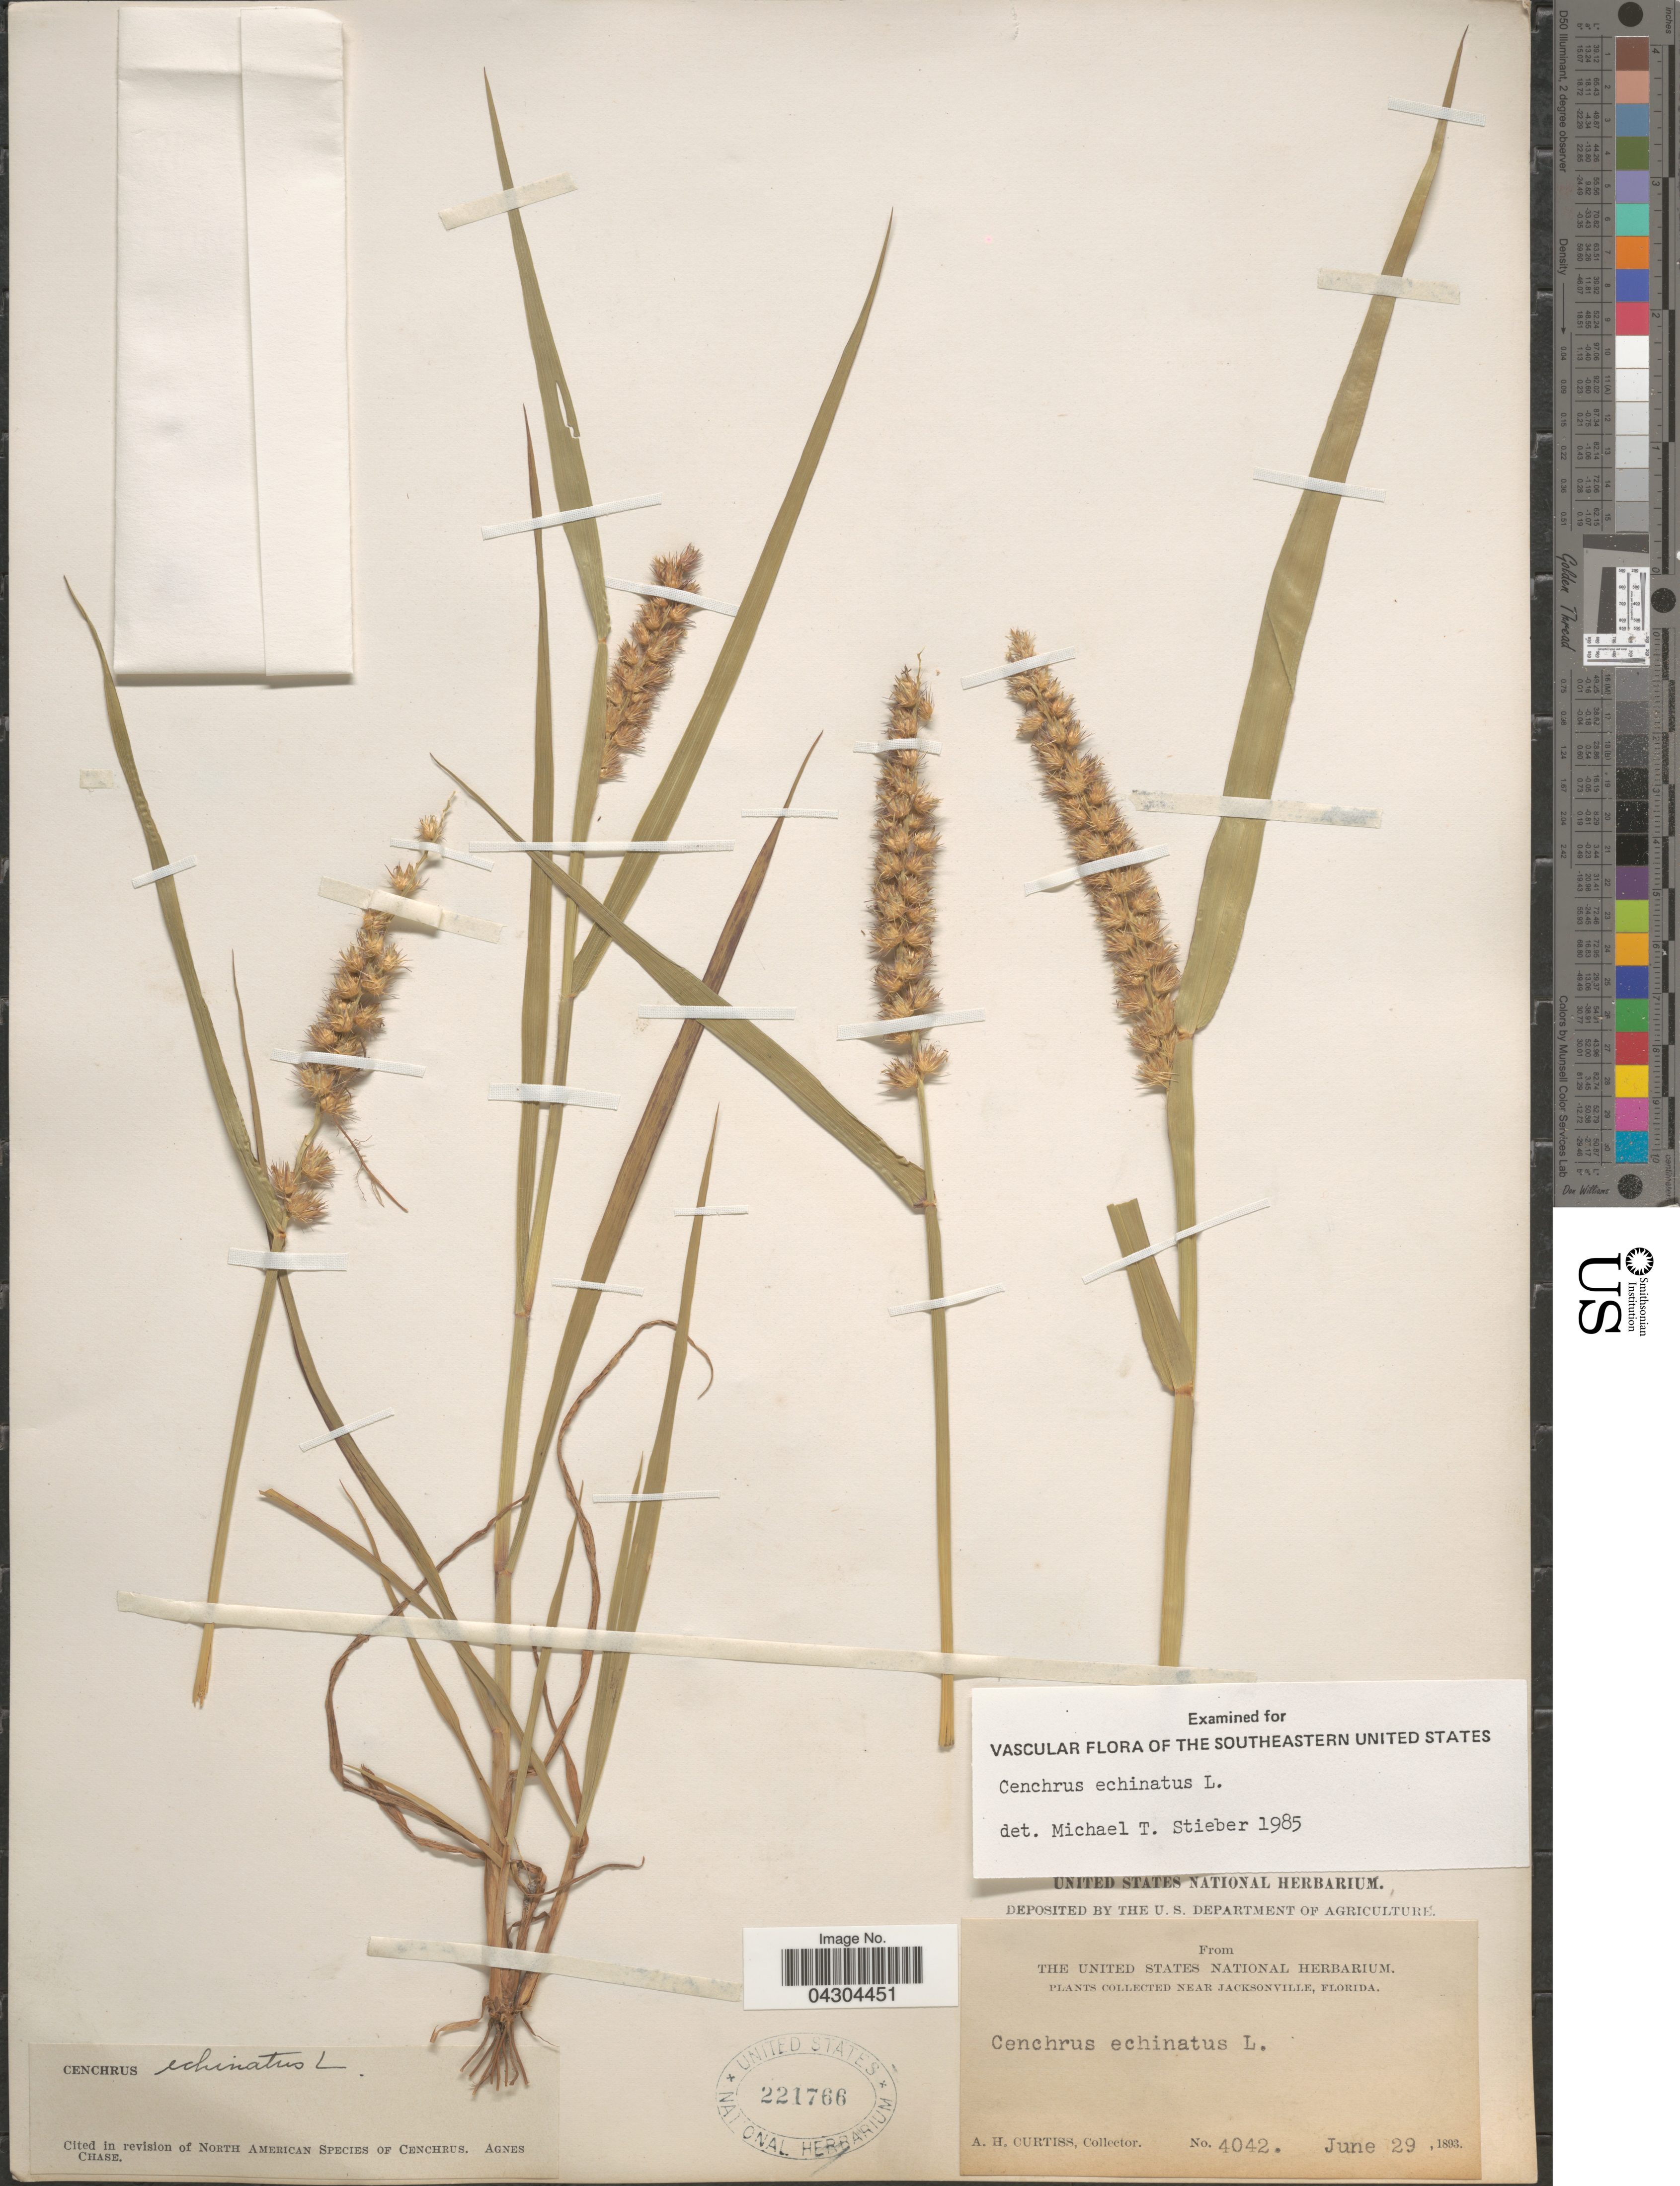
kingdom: Plantae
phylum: Tracheophyta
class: Liliopsida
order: Poales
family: Poaceae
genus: Cenchrus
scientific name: Cenchrus echinatus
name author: L.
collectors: A. H. Curtiss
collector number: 4042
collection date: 1893-06-29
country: United States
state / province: Florida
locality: Near Jacksonville.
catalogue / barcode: US 221766